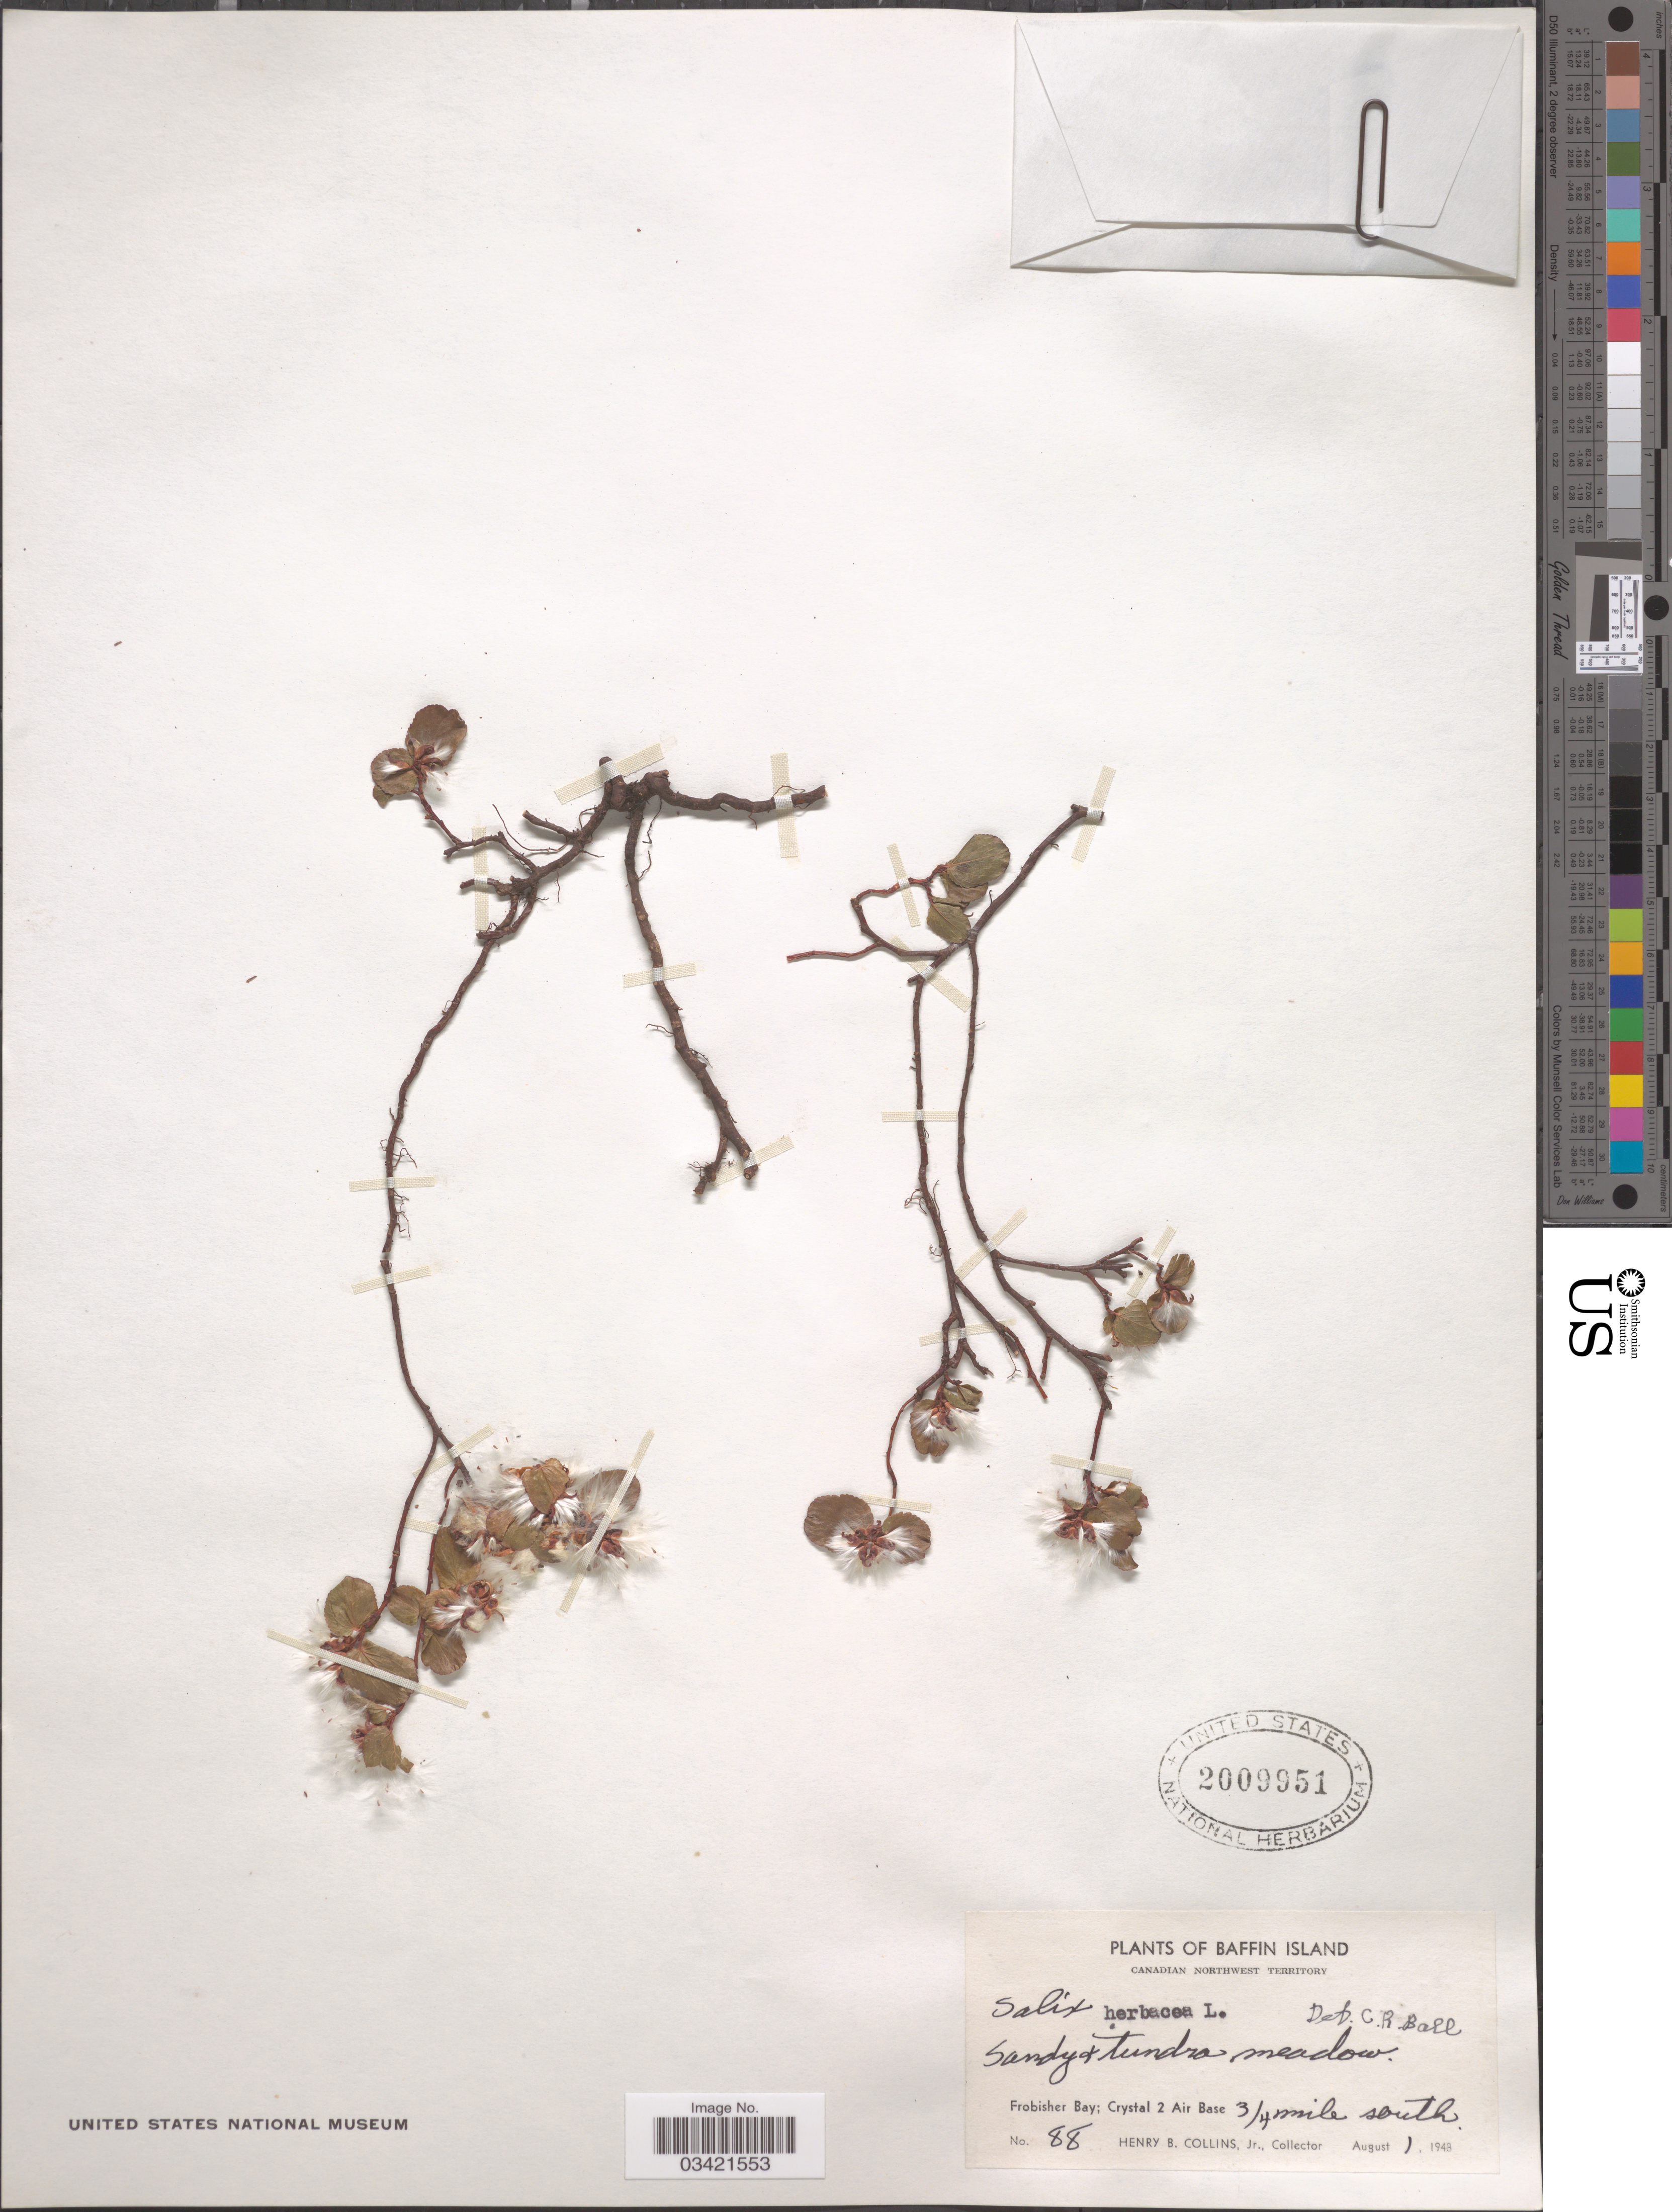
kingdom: Plantae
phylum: Tracheophyta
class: Magnoliopsida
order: Malpighiales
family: Salicaceae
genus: Salix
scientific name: Salix herbacea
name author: L.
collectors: H. Collins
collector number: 88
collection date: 1948-08-01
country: Canada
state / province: Northwest Territories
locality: Baffin Island. Canadian Northwest Territory. Frobisher Bay; Crystal 2 Air Base ¾ mile south.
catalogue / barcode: US 2009951